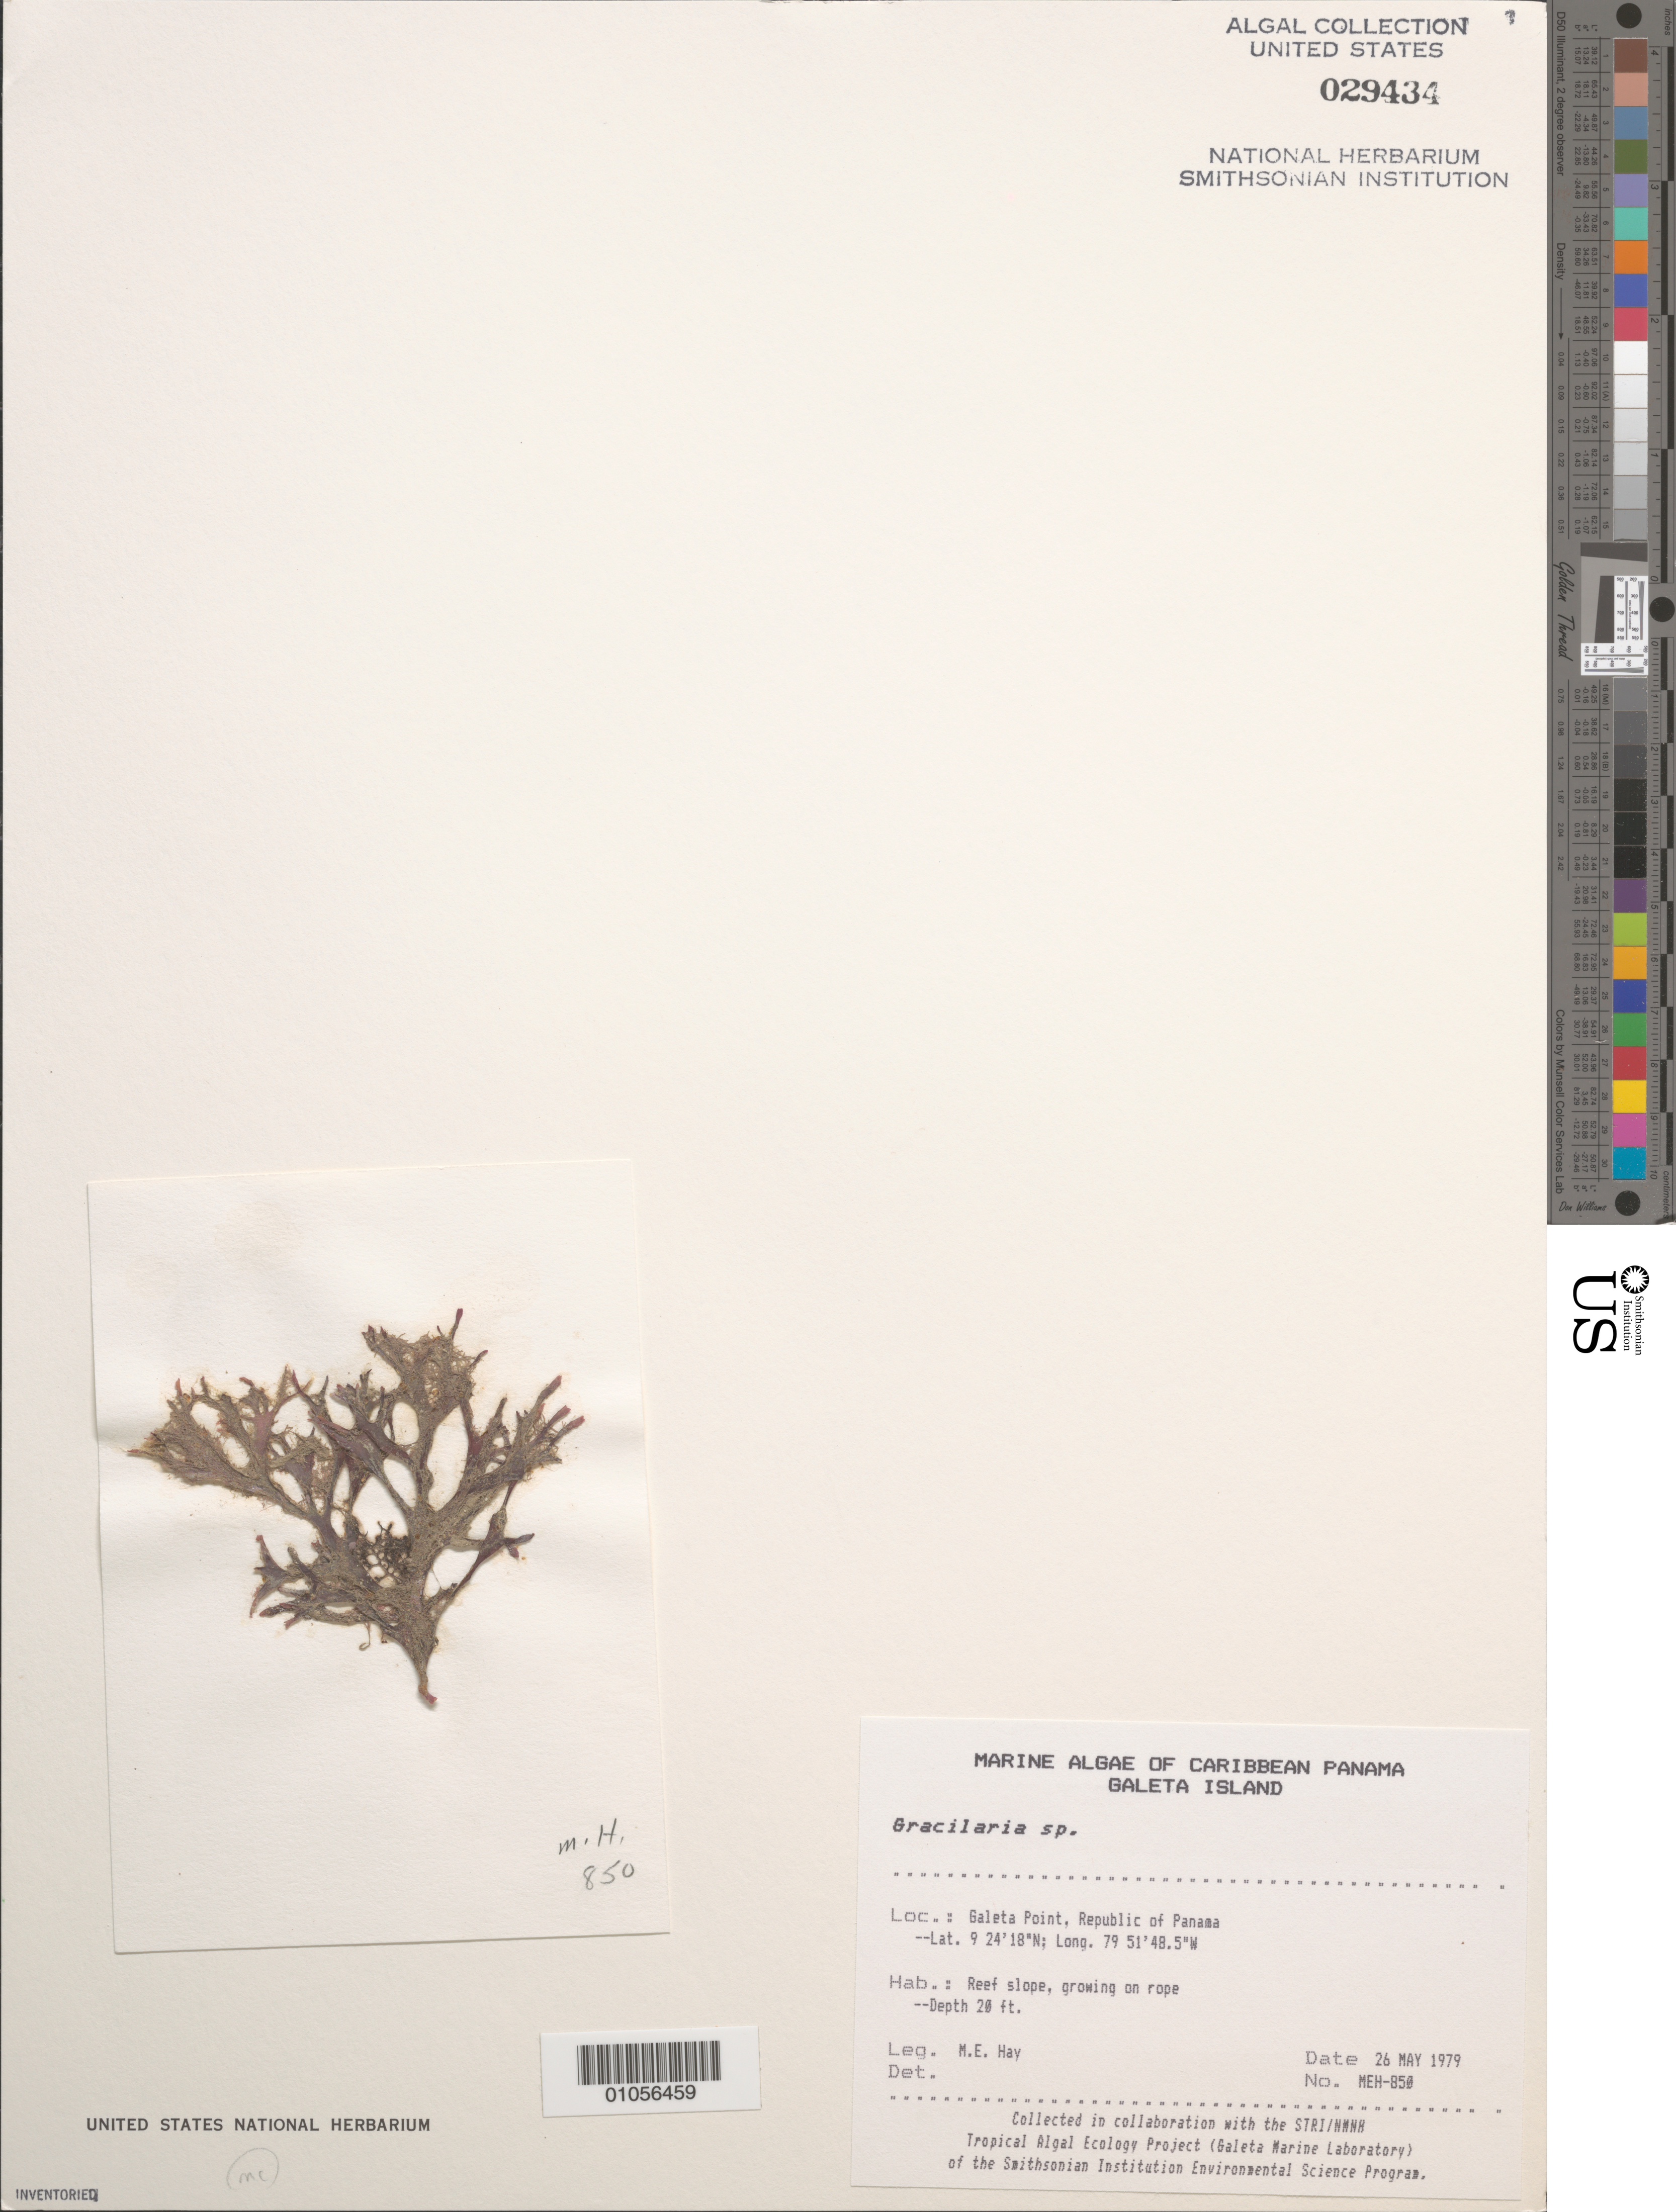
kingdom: Plantae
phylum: Rhodophyta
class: Florideophyceae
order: Gracilariales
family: Gracilariaceae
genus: Gracilaria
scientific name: Gracilaria sp.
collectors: M. E. Hay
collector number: MEH-850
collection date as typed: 26 May 1979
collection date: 1979-05-26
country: Panama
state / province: Colón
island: Galeta Island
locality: Galeta Point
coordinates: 9 24' 18" N, 79 51' 48.5" W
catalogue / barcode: US 29434